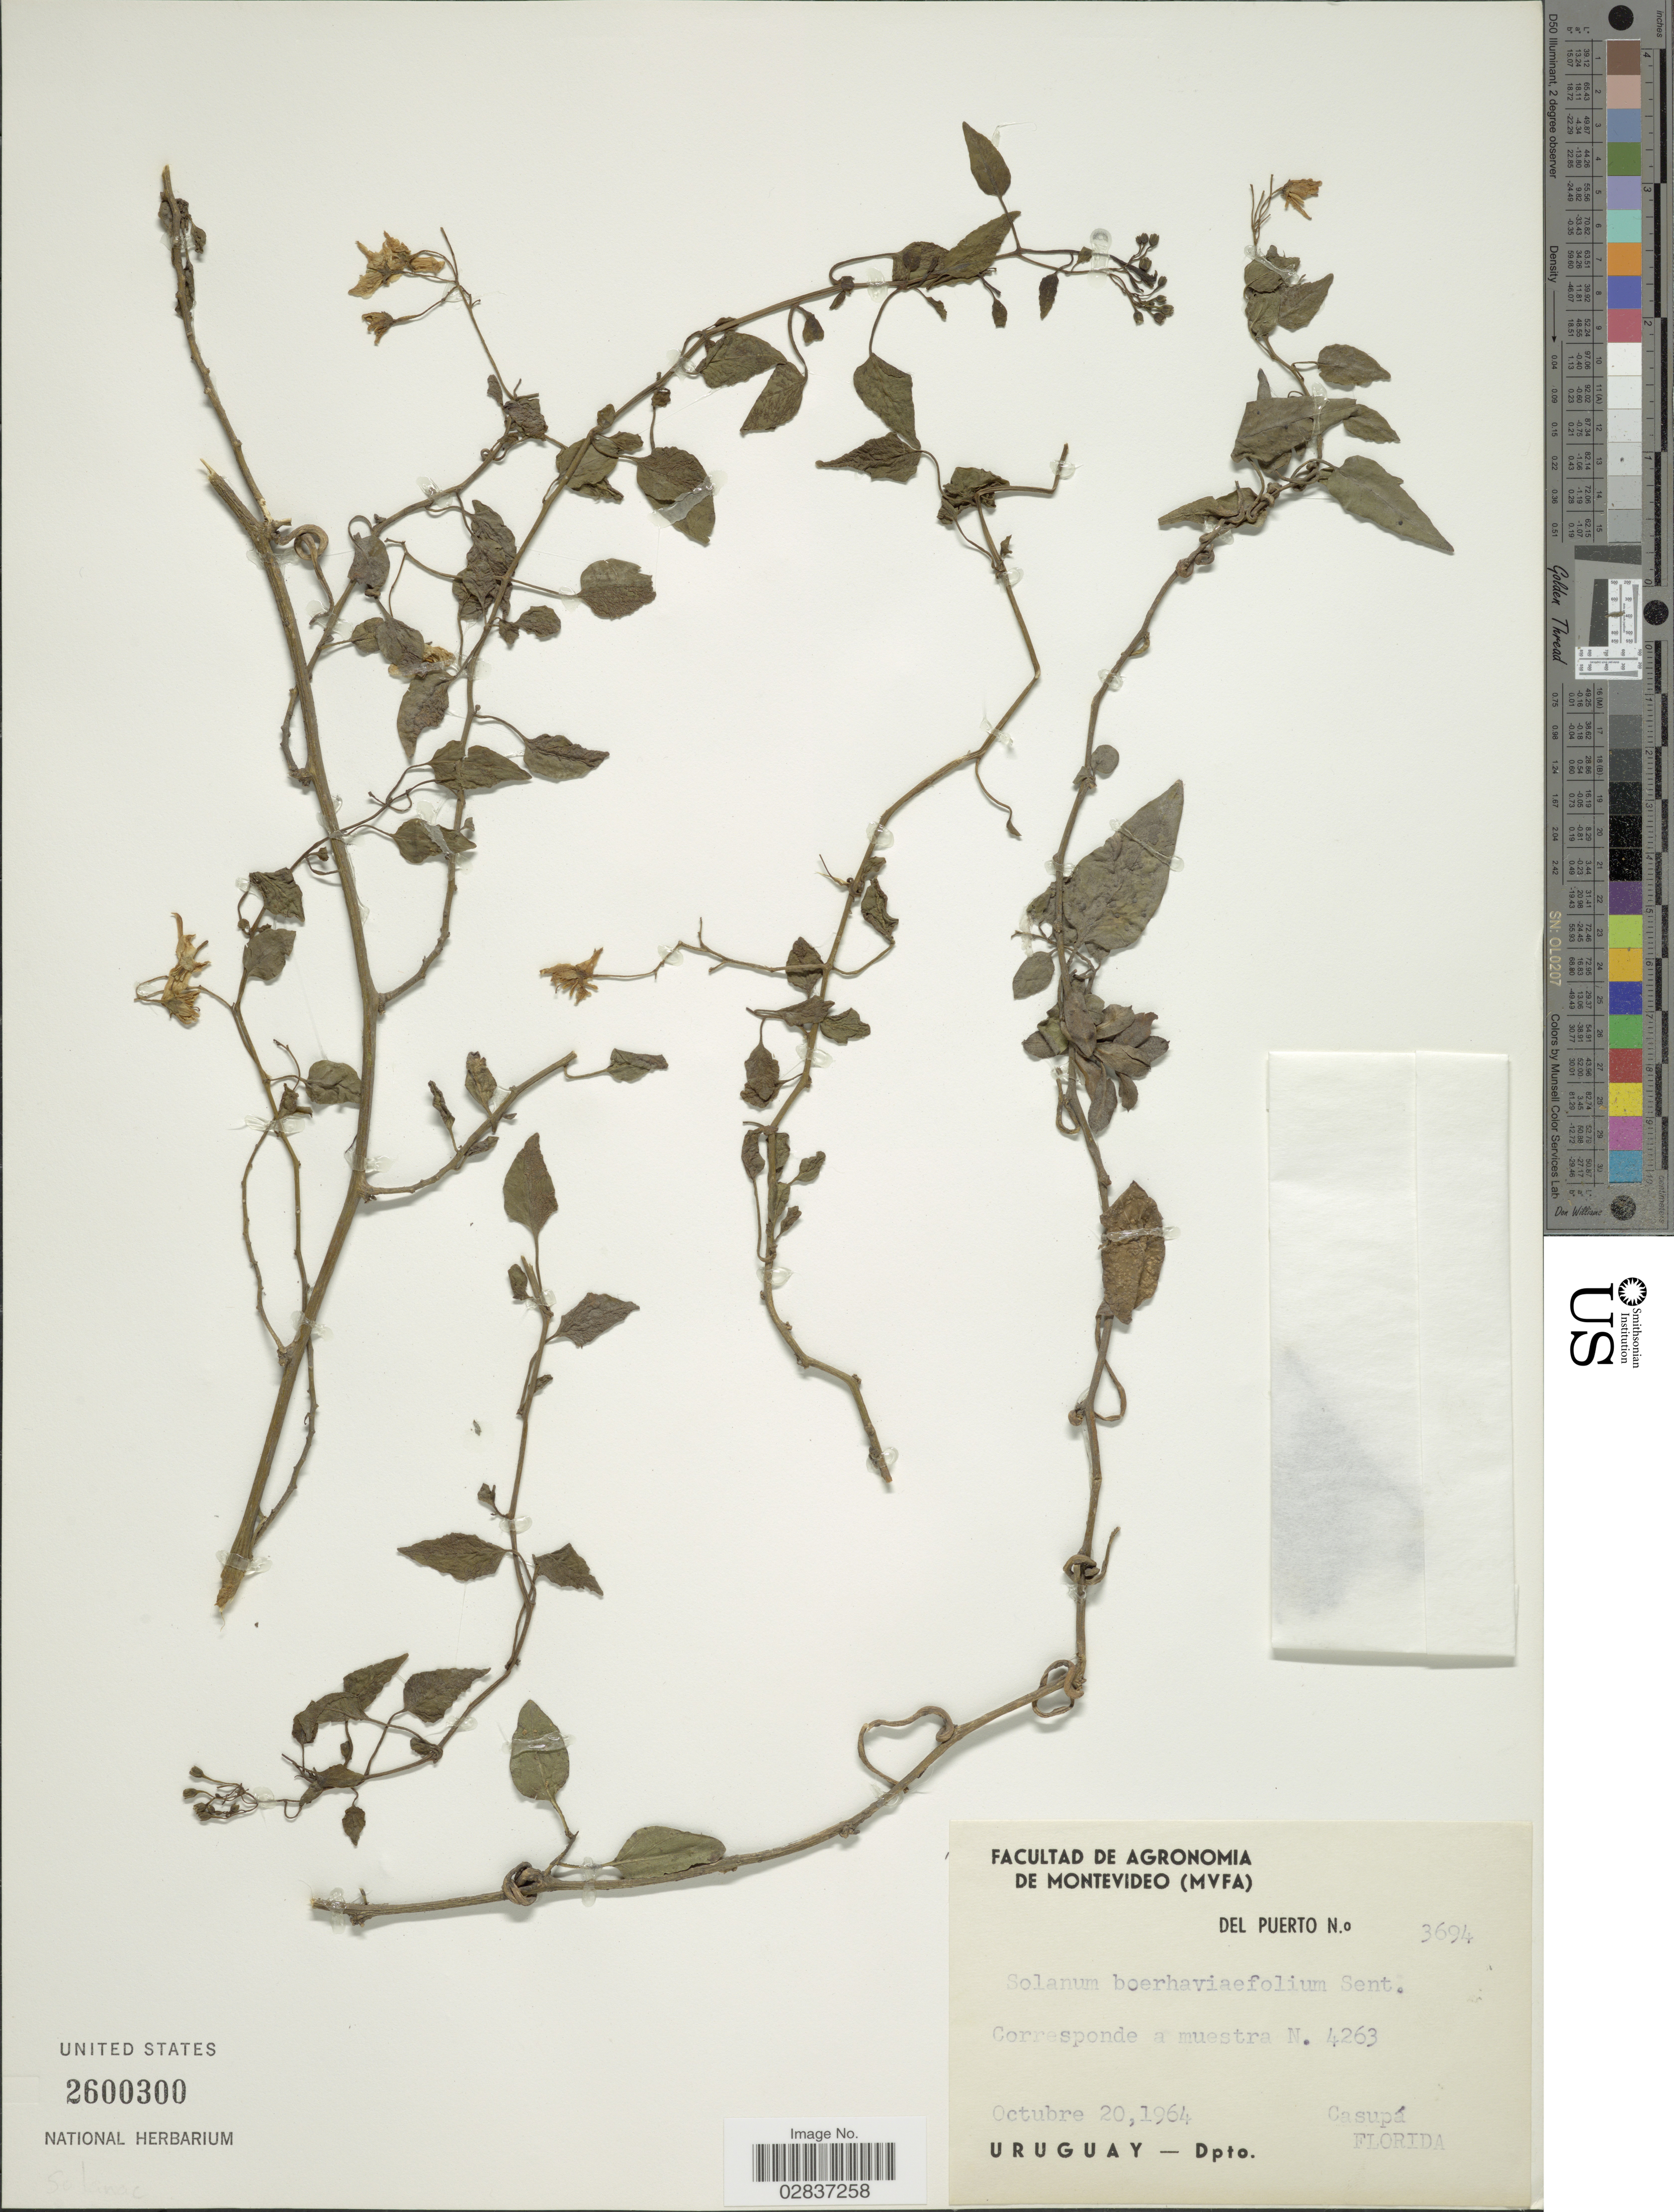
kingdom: Plantae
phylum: Tracheophyta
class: Magnoliopsida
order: Solanales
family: Solanaceae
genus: Solanum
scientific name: Solanum boerhaviifolium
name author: Sendtn.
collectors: Del Puerto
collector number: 3694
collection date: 1964-10-20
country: Uruguay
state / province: Florida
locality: Casupá, Dpto. Florida.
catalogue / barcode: US 2600300